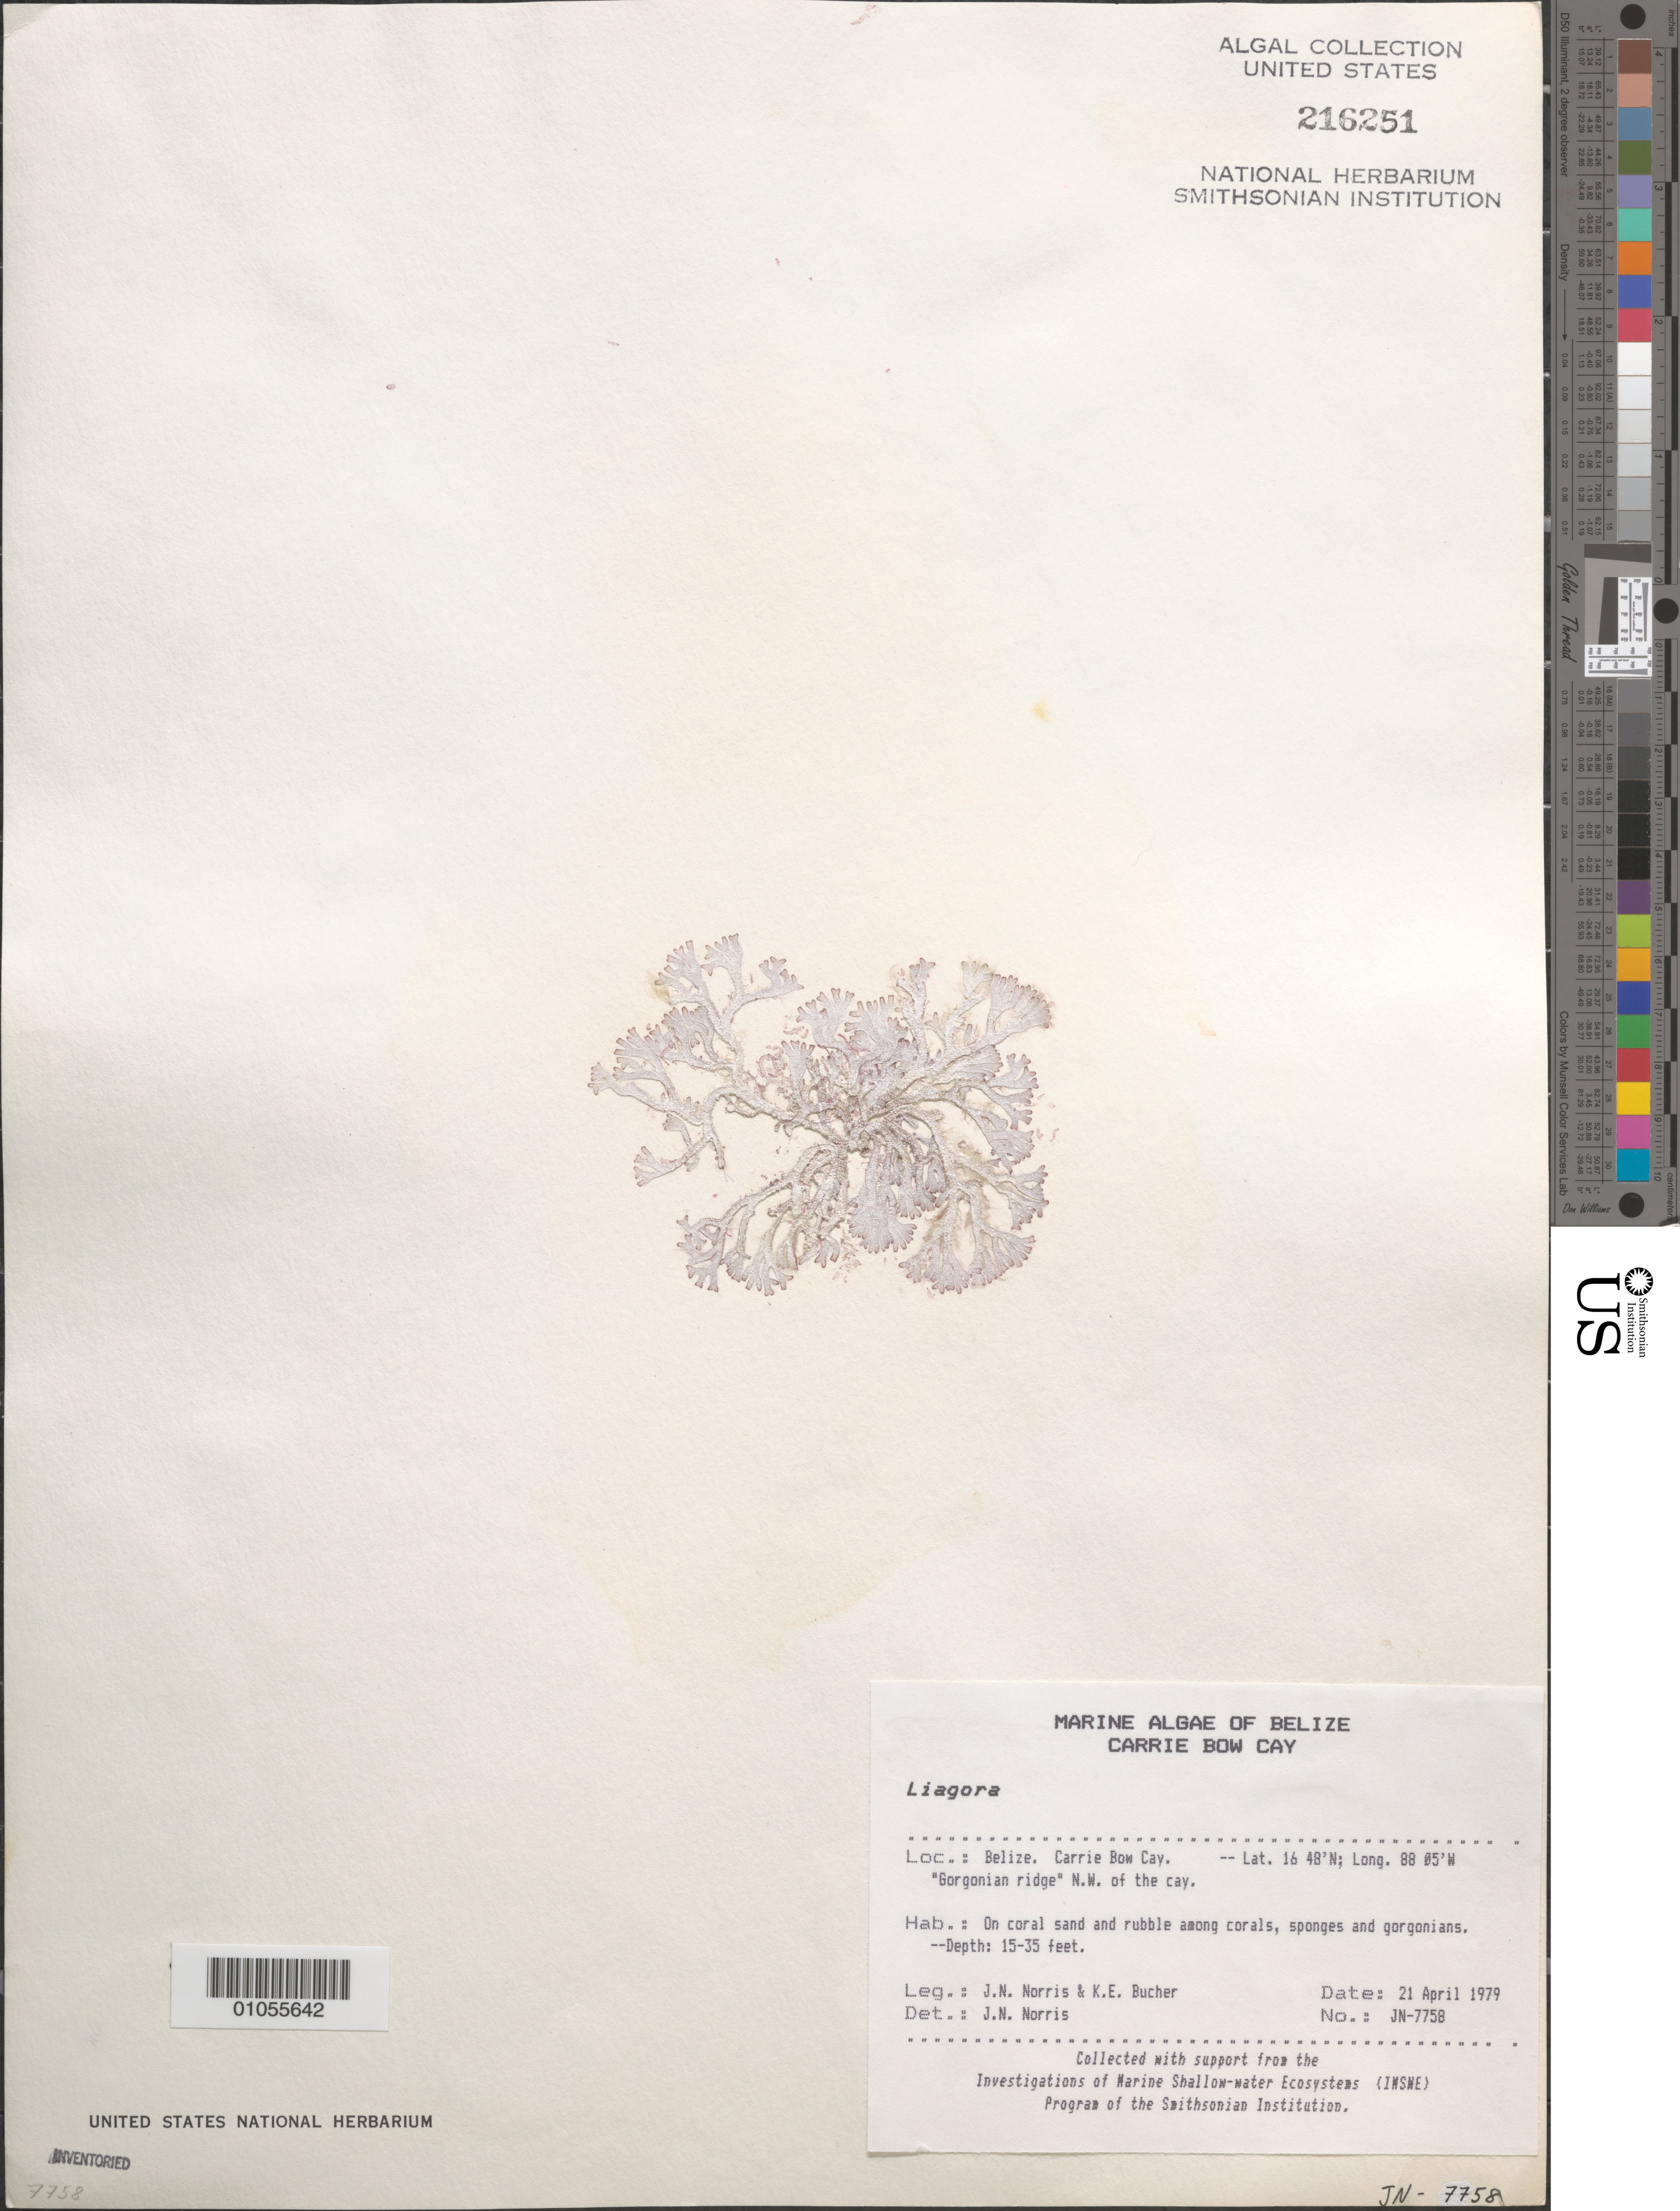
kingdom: Plantae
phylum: Rhodophyta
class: Florideophyceae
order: Nemaliales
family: Liagoraceae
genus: Liagora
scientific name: Liagora sp.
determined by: Norris, James N.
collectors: J. N. Norris & K. E. Bucher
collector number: JN-7758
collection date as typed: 21 Apr 1979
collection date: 1979-04-21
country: Belize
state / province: Stann Creek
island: Carrie Bow Cay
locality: "Gorgonian ridge" northwest of the cay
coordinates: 16 48'N, 88 05'W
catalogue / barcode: US 216251